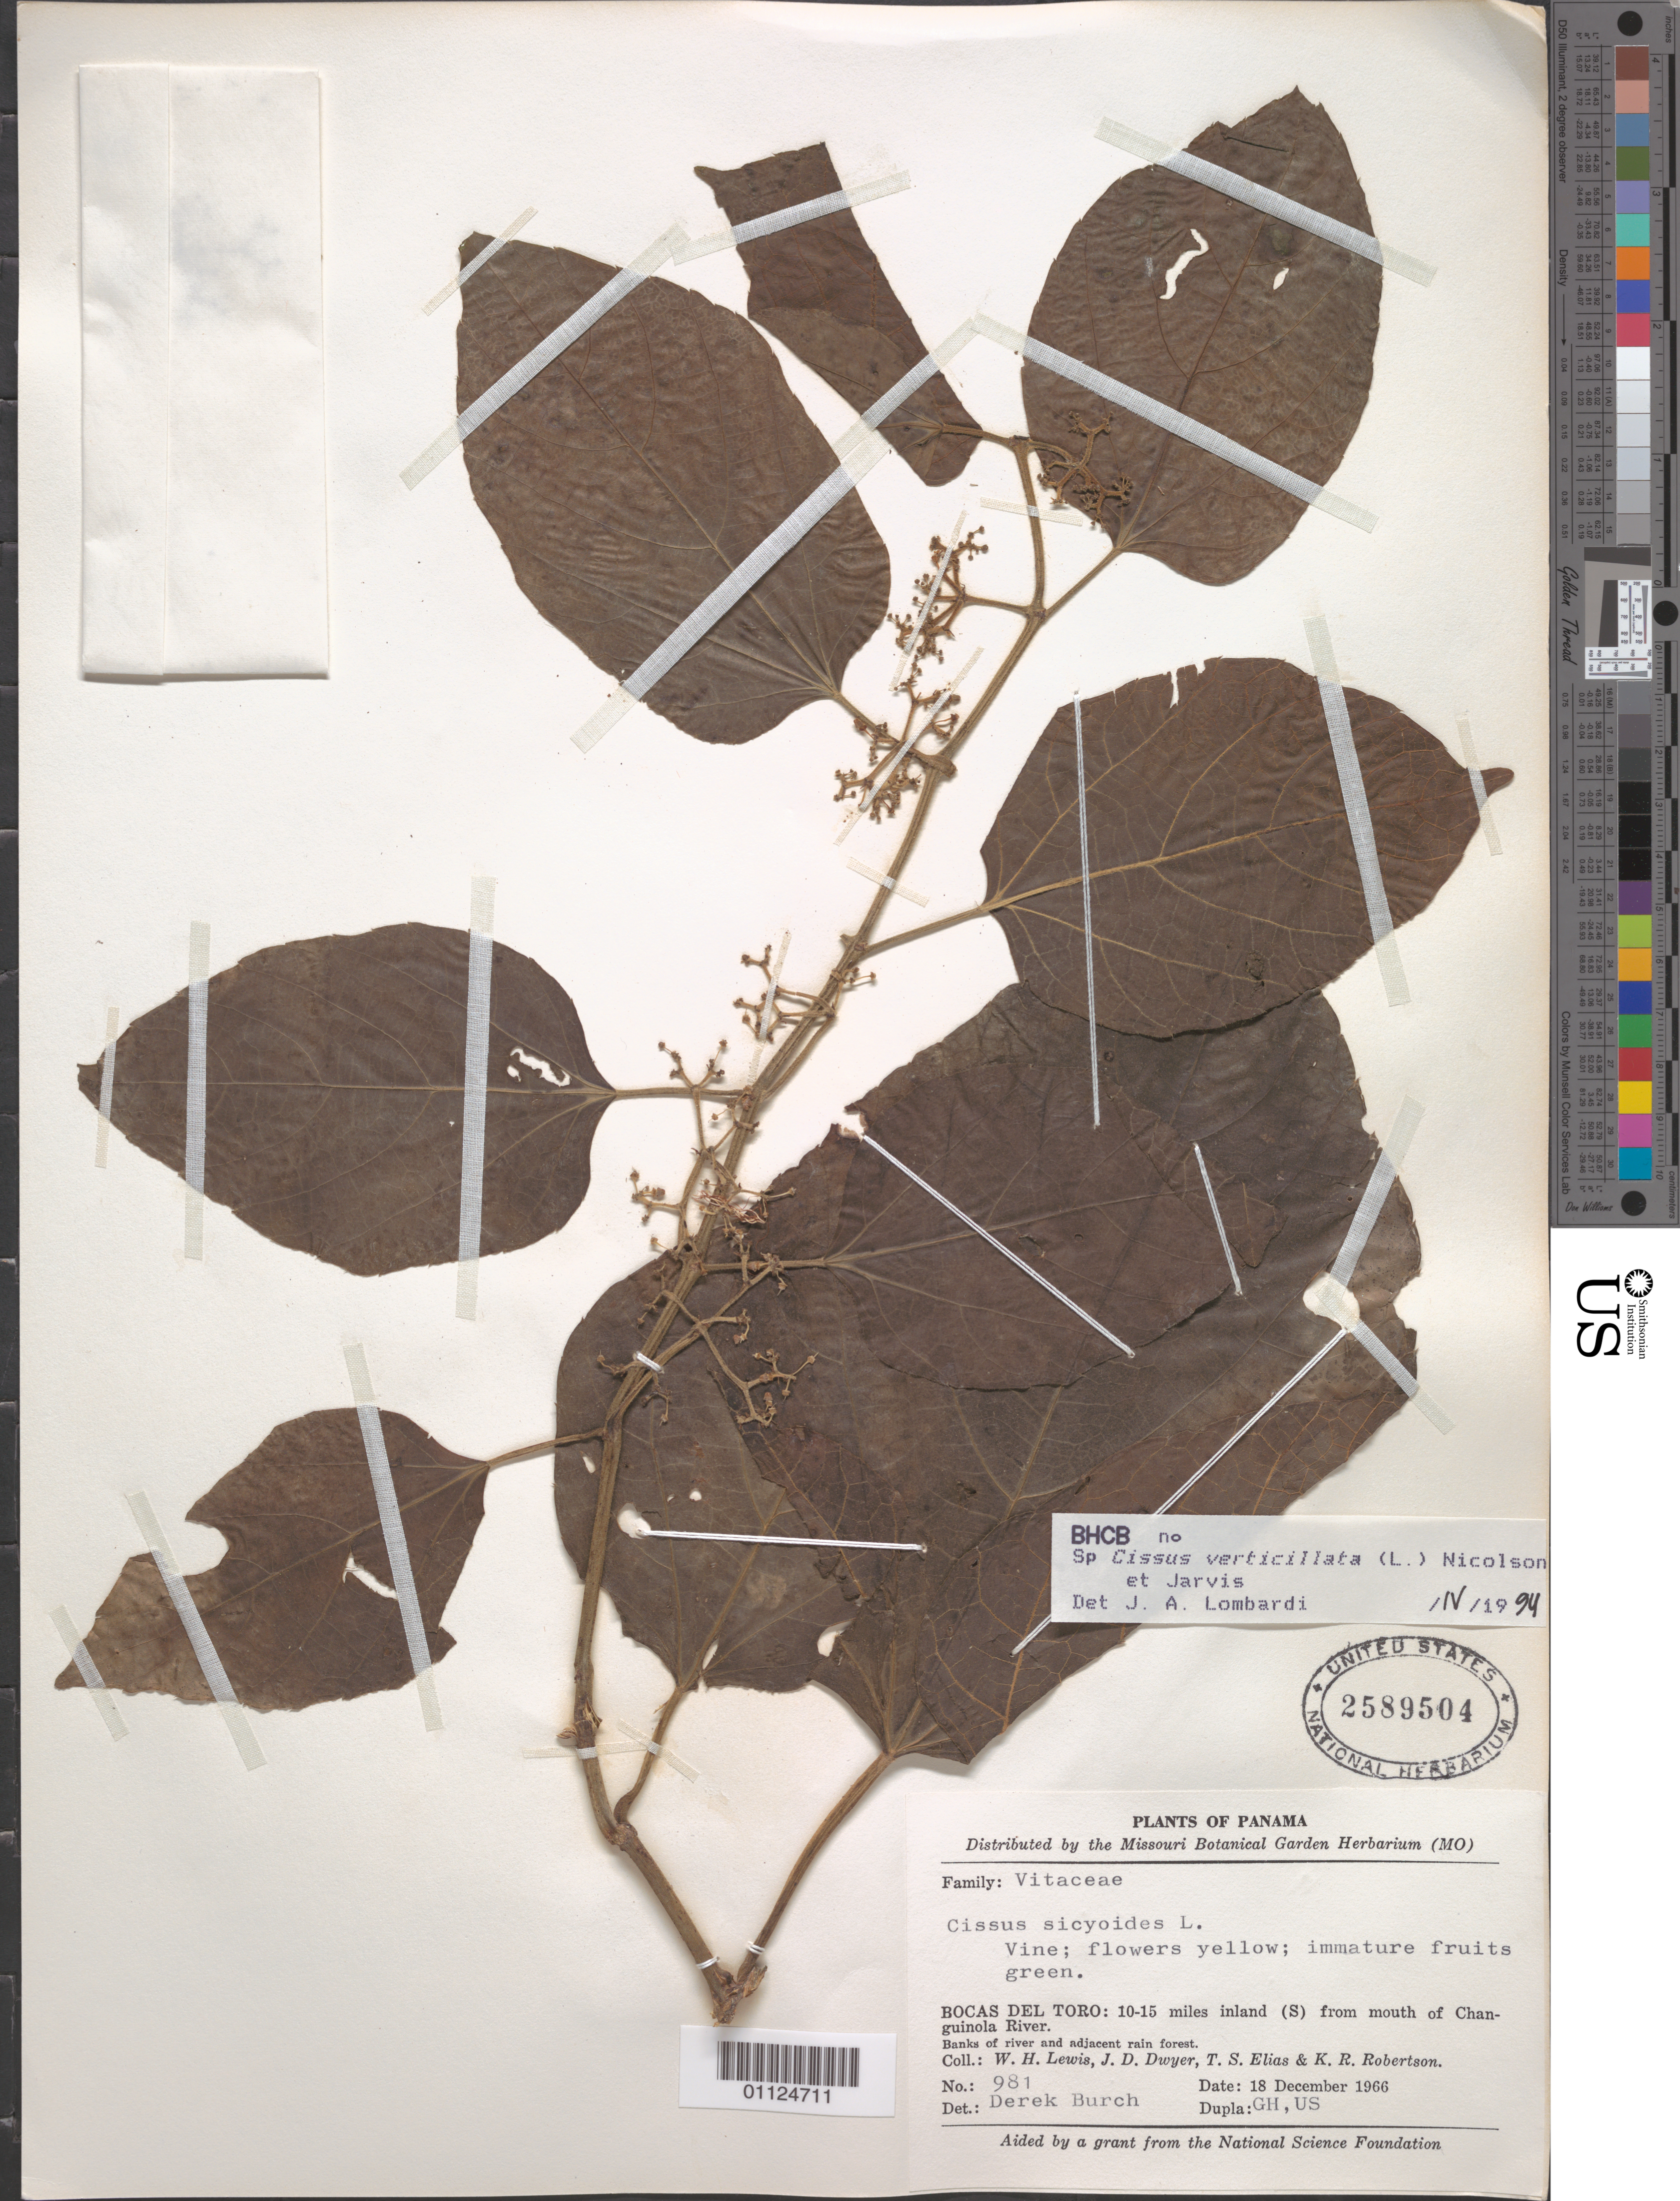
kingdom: Plantae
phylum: Tracheophyta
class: Magnoliopsida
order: Vitales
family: Vitaceae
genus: Cissus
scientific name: Cissus verticillata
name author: (L.) Nicolson & C.E. Jarvis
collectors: W. H. Lewis, J. D. Dwyer, T. S. Elias & K. R. Robertson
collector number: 981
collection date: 1966-12-18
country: Panama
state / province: Bocas del Toro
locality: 10 - 15 mi inland S from mouth of Changuinola River.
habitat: Banks of river and adjacent rain forest. Vine.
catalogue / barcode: US 2589504